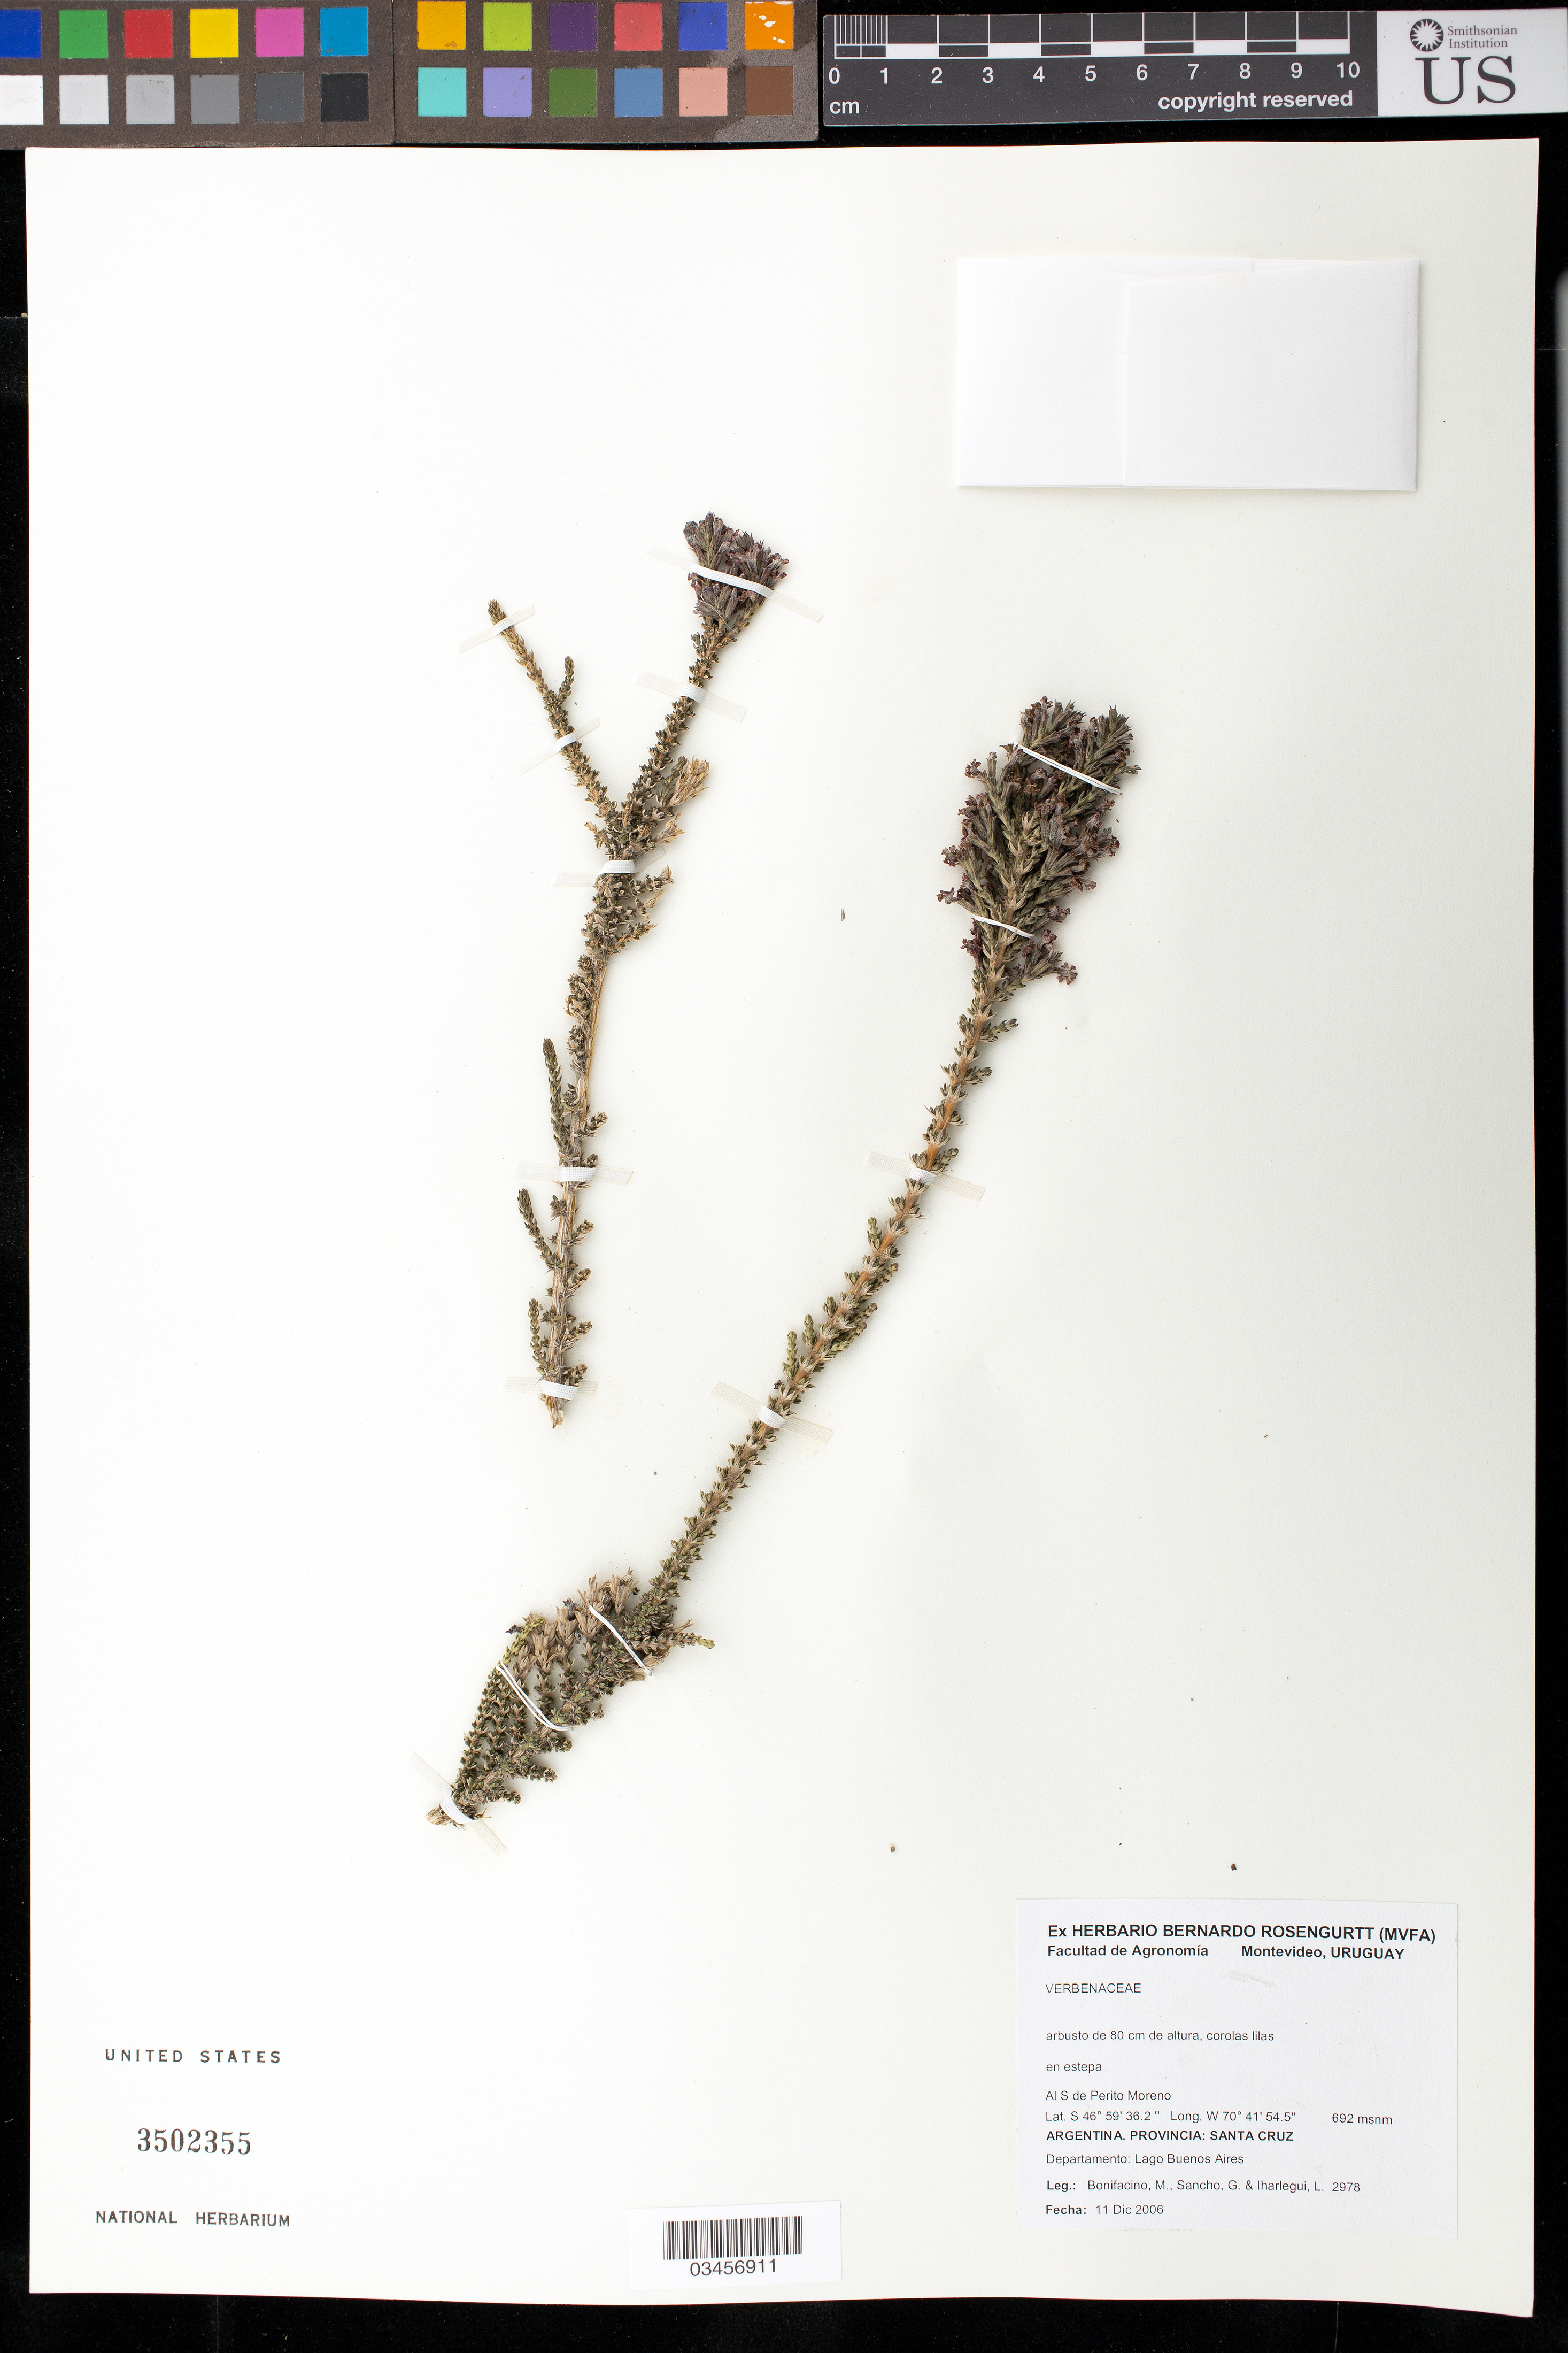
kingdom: Plantae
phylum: Tracheophyta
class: Magnoliopsida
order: Lamiales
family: Verbenaceae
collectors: M. Bonifacino, G. Sancho & L. Iharlegui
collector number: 2978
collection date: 2006-12-11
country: Argentina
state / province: Santa Cruz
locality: Departamento Lago Buenos Aires. Al S de Perito Moreno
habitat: En estepa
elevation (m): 692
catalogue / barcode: US 3502355